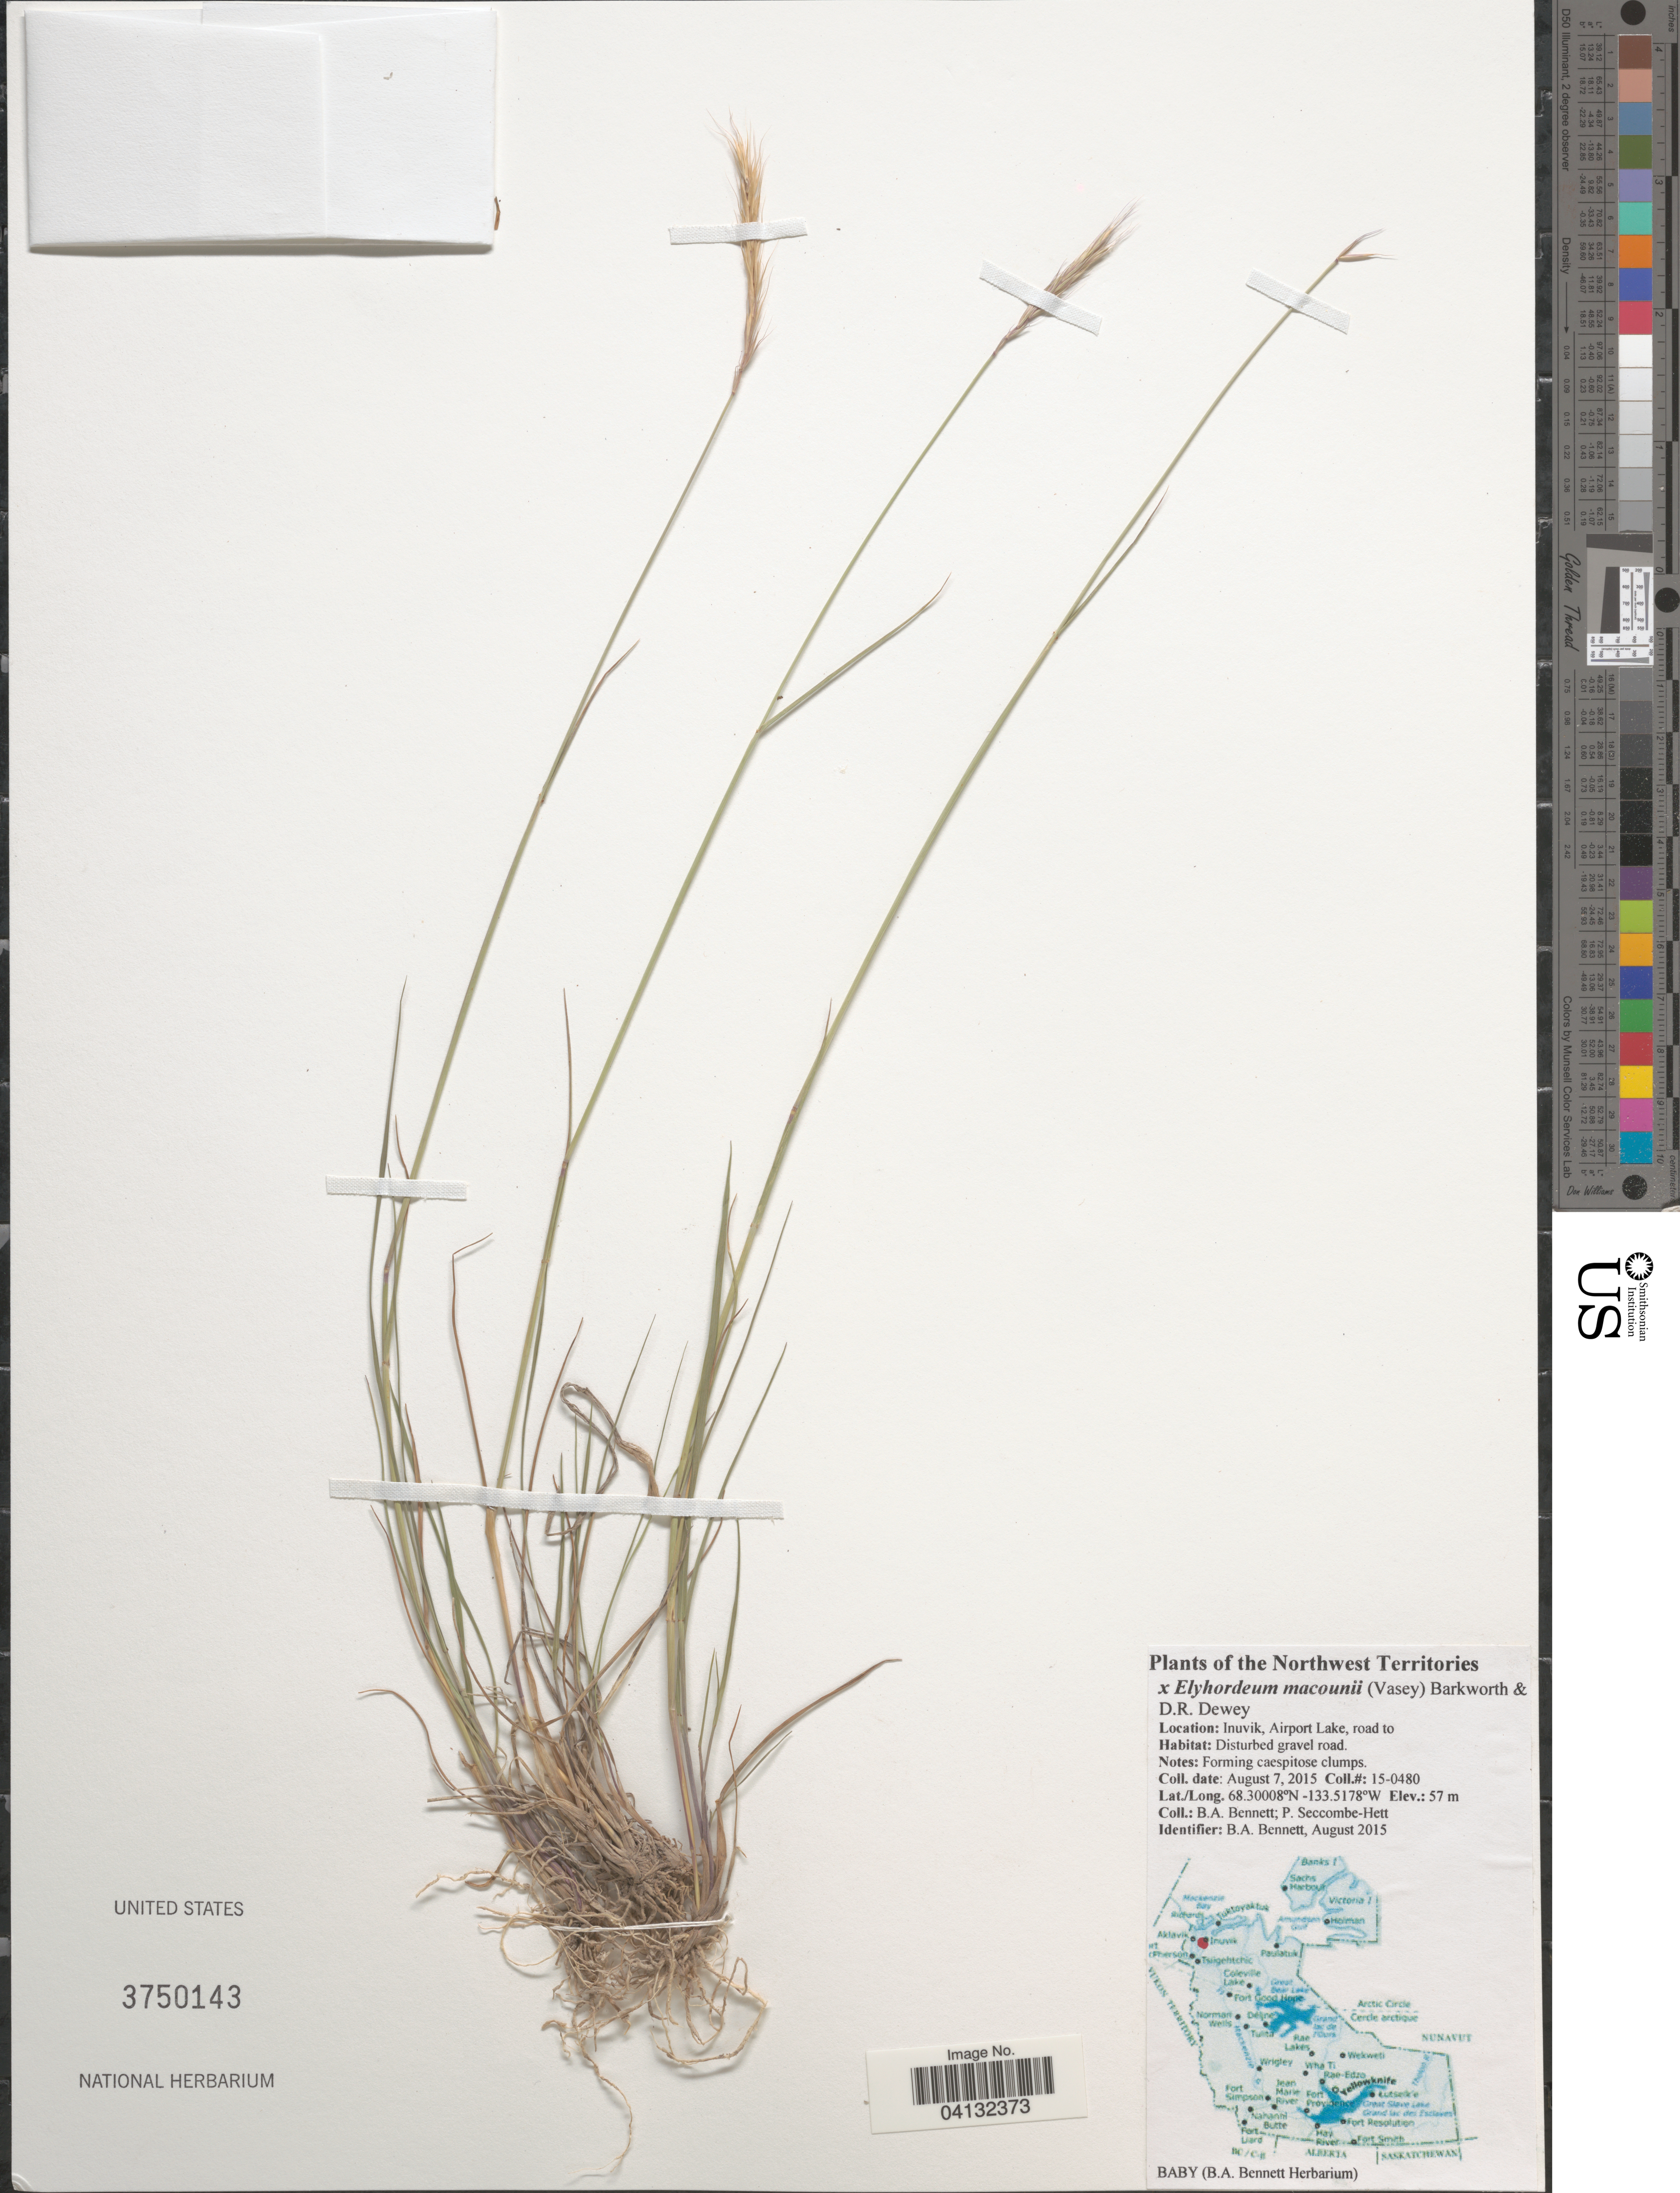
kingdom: Plantae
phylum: Tracheophyta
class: Liliopsida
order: Poales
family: Poaceae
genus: Elyhordeum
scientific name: x Elyhordeum macounii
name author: (Vasey) Barkworth & Dewey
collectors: B. A. Bennett & P. Seccombe-Hett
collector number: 15-0480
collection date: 2015-08-07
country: Canada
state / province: Northwest Territories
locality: Inuvik, Airport Lake.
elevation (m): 57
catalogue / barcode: US 3750143